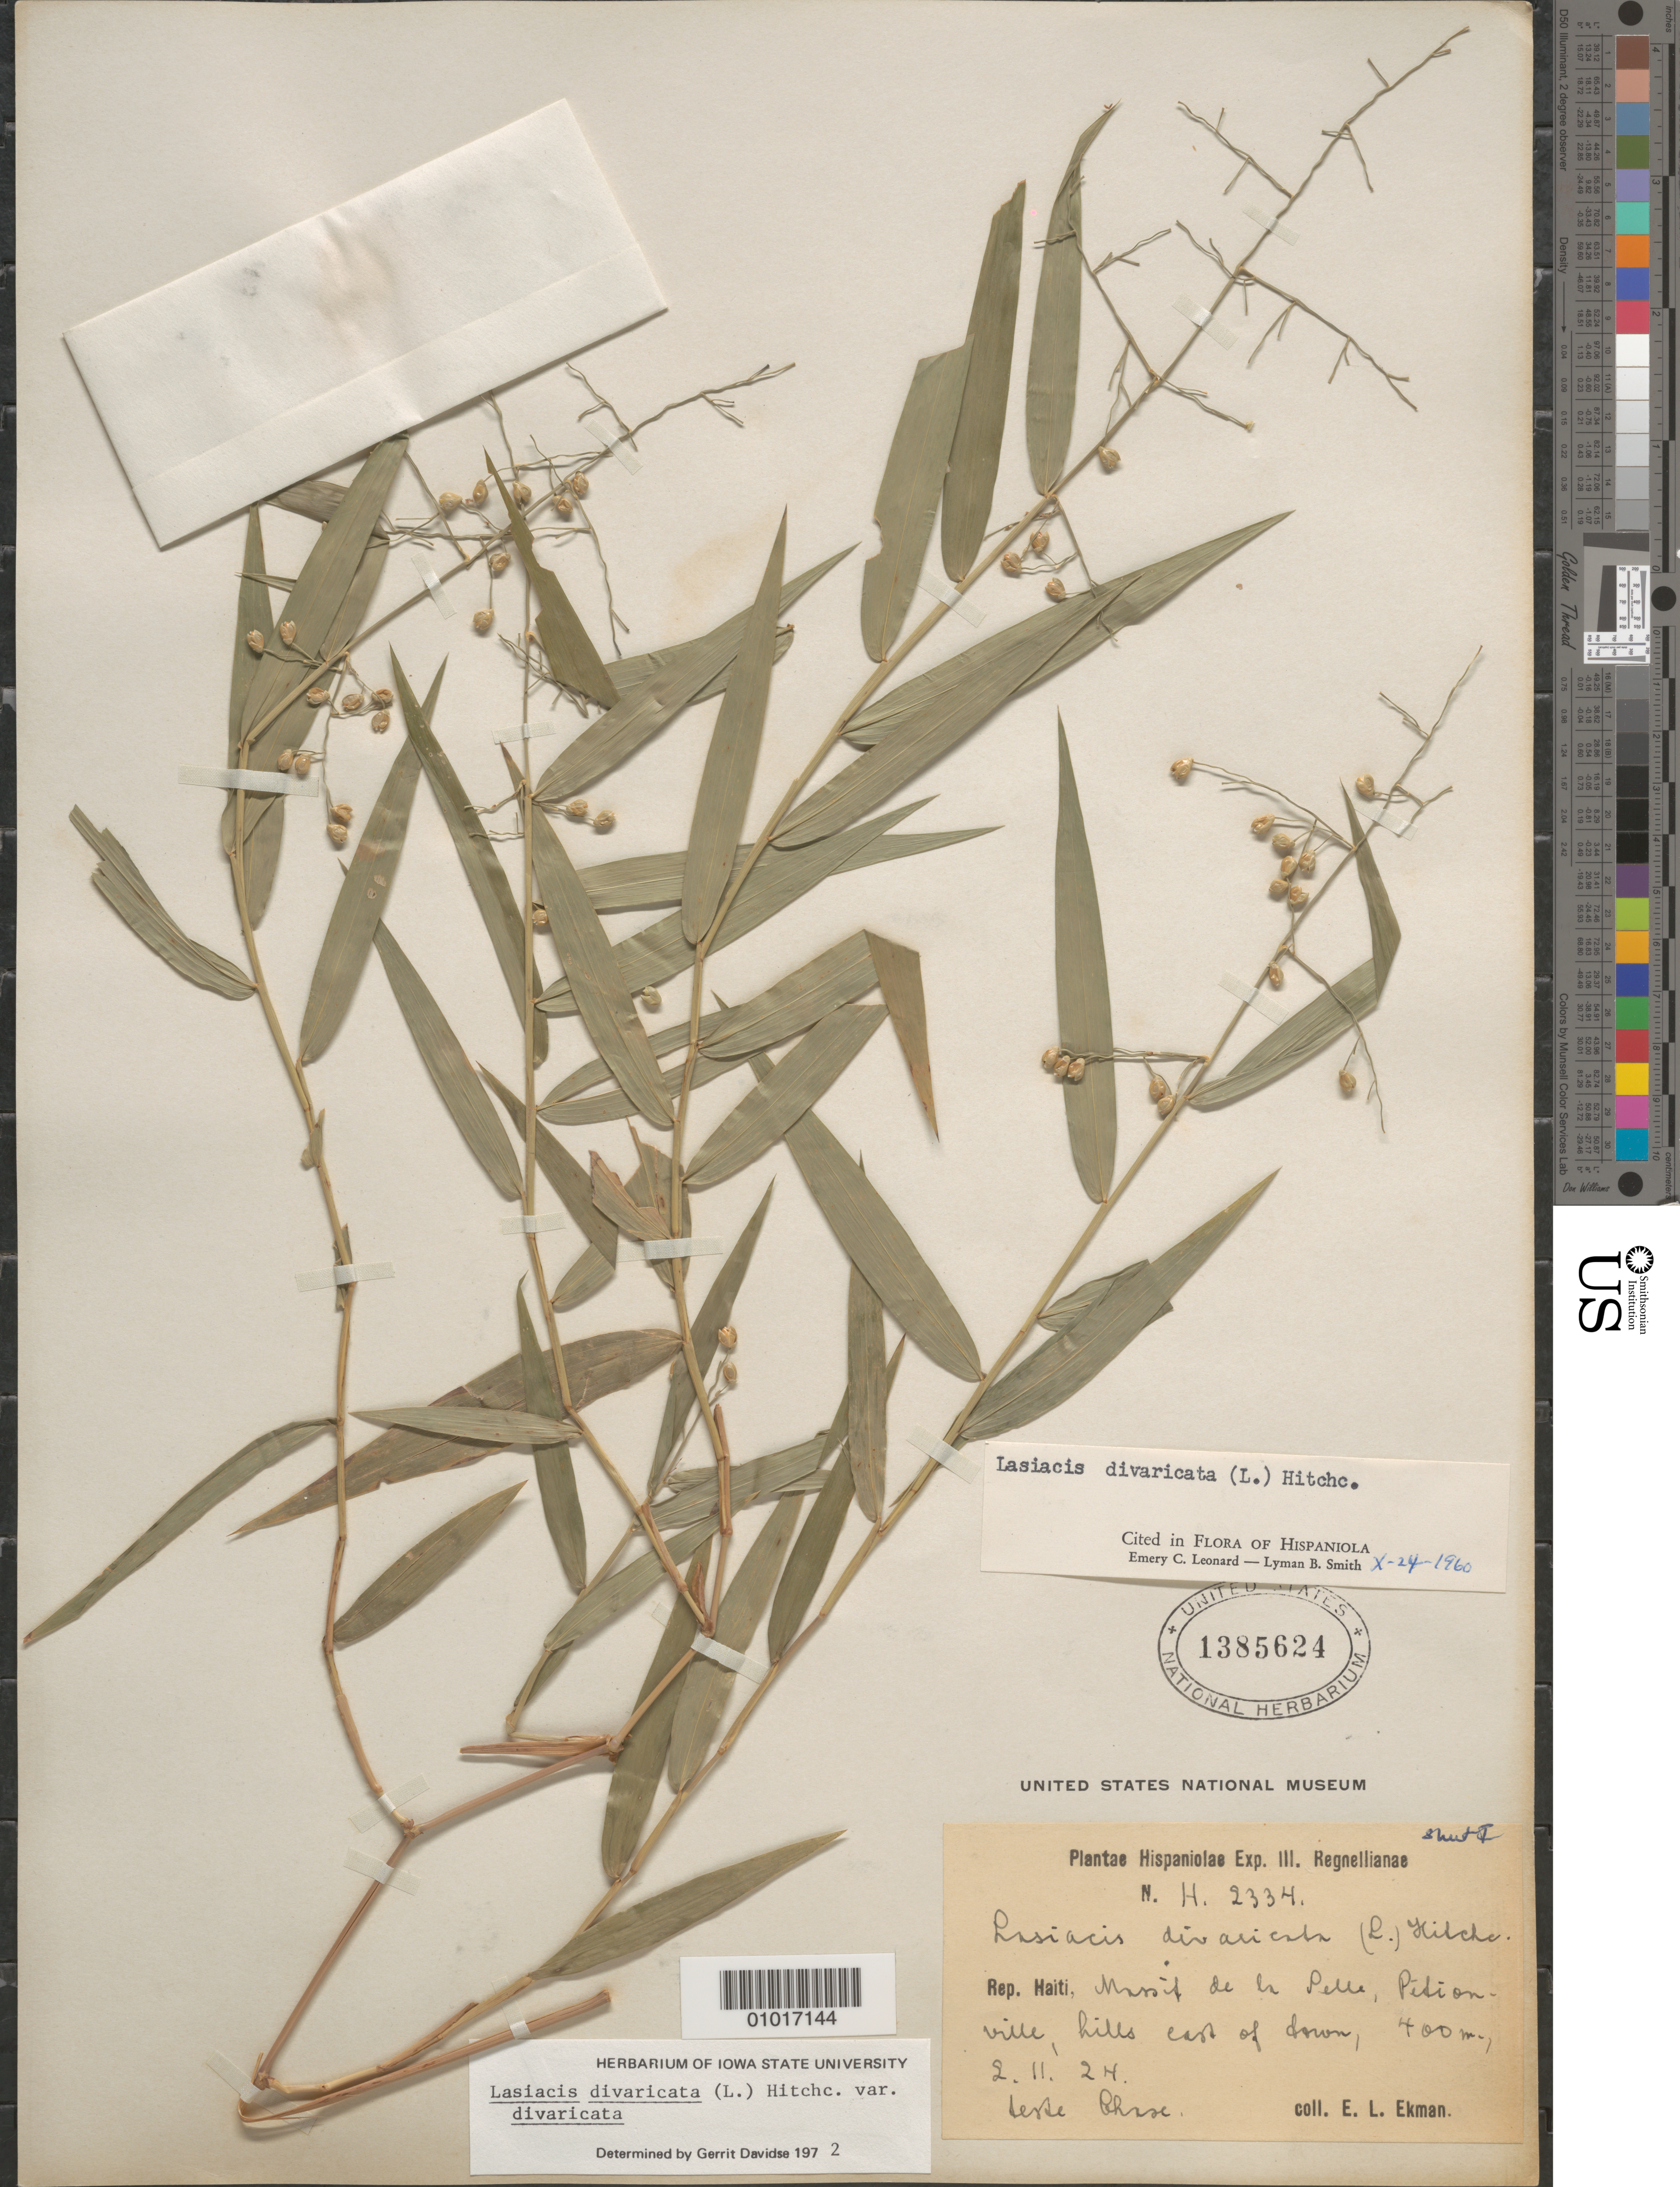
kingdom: Plantae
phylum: Tracheophyta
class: Liliopsida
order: Poales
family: Poaceae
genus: Lasiacis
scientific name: Lasiacis divaricata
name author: (L.) Hitchc.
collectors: E. L. Ekman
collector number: H 2334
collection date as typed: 02 Nov 1924 or 11 Feb 1924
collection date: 1924-02-11 or 1924-11-02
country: Haiti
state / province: Óuest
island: Hispaniola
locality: Massif de la Pelle, Pitionville, hills east of down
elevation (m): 400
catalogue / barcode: US 1385624